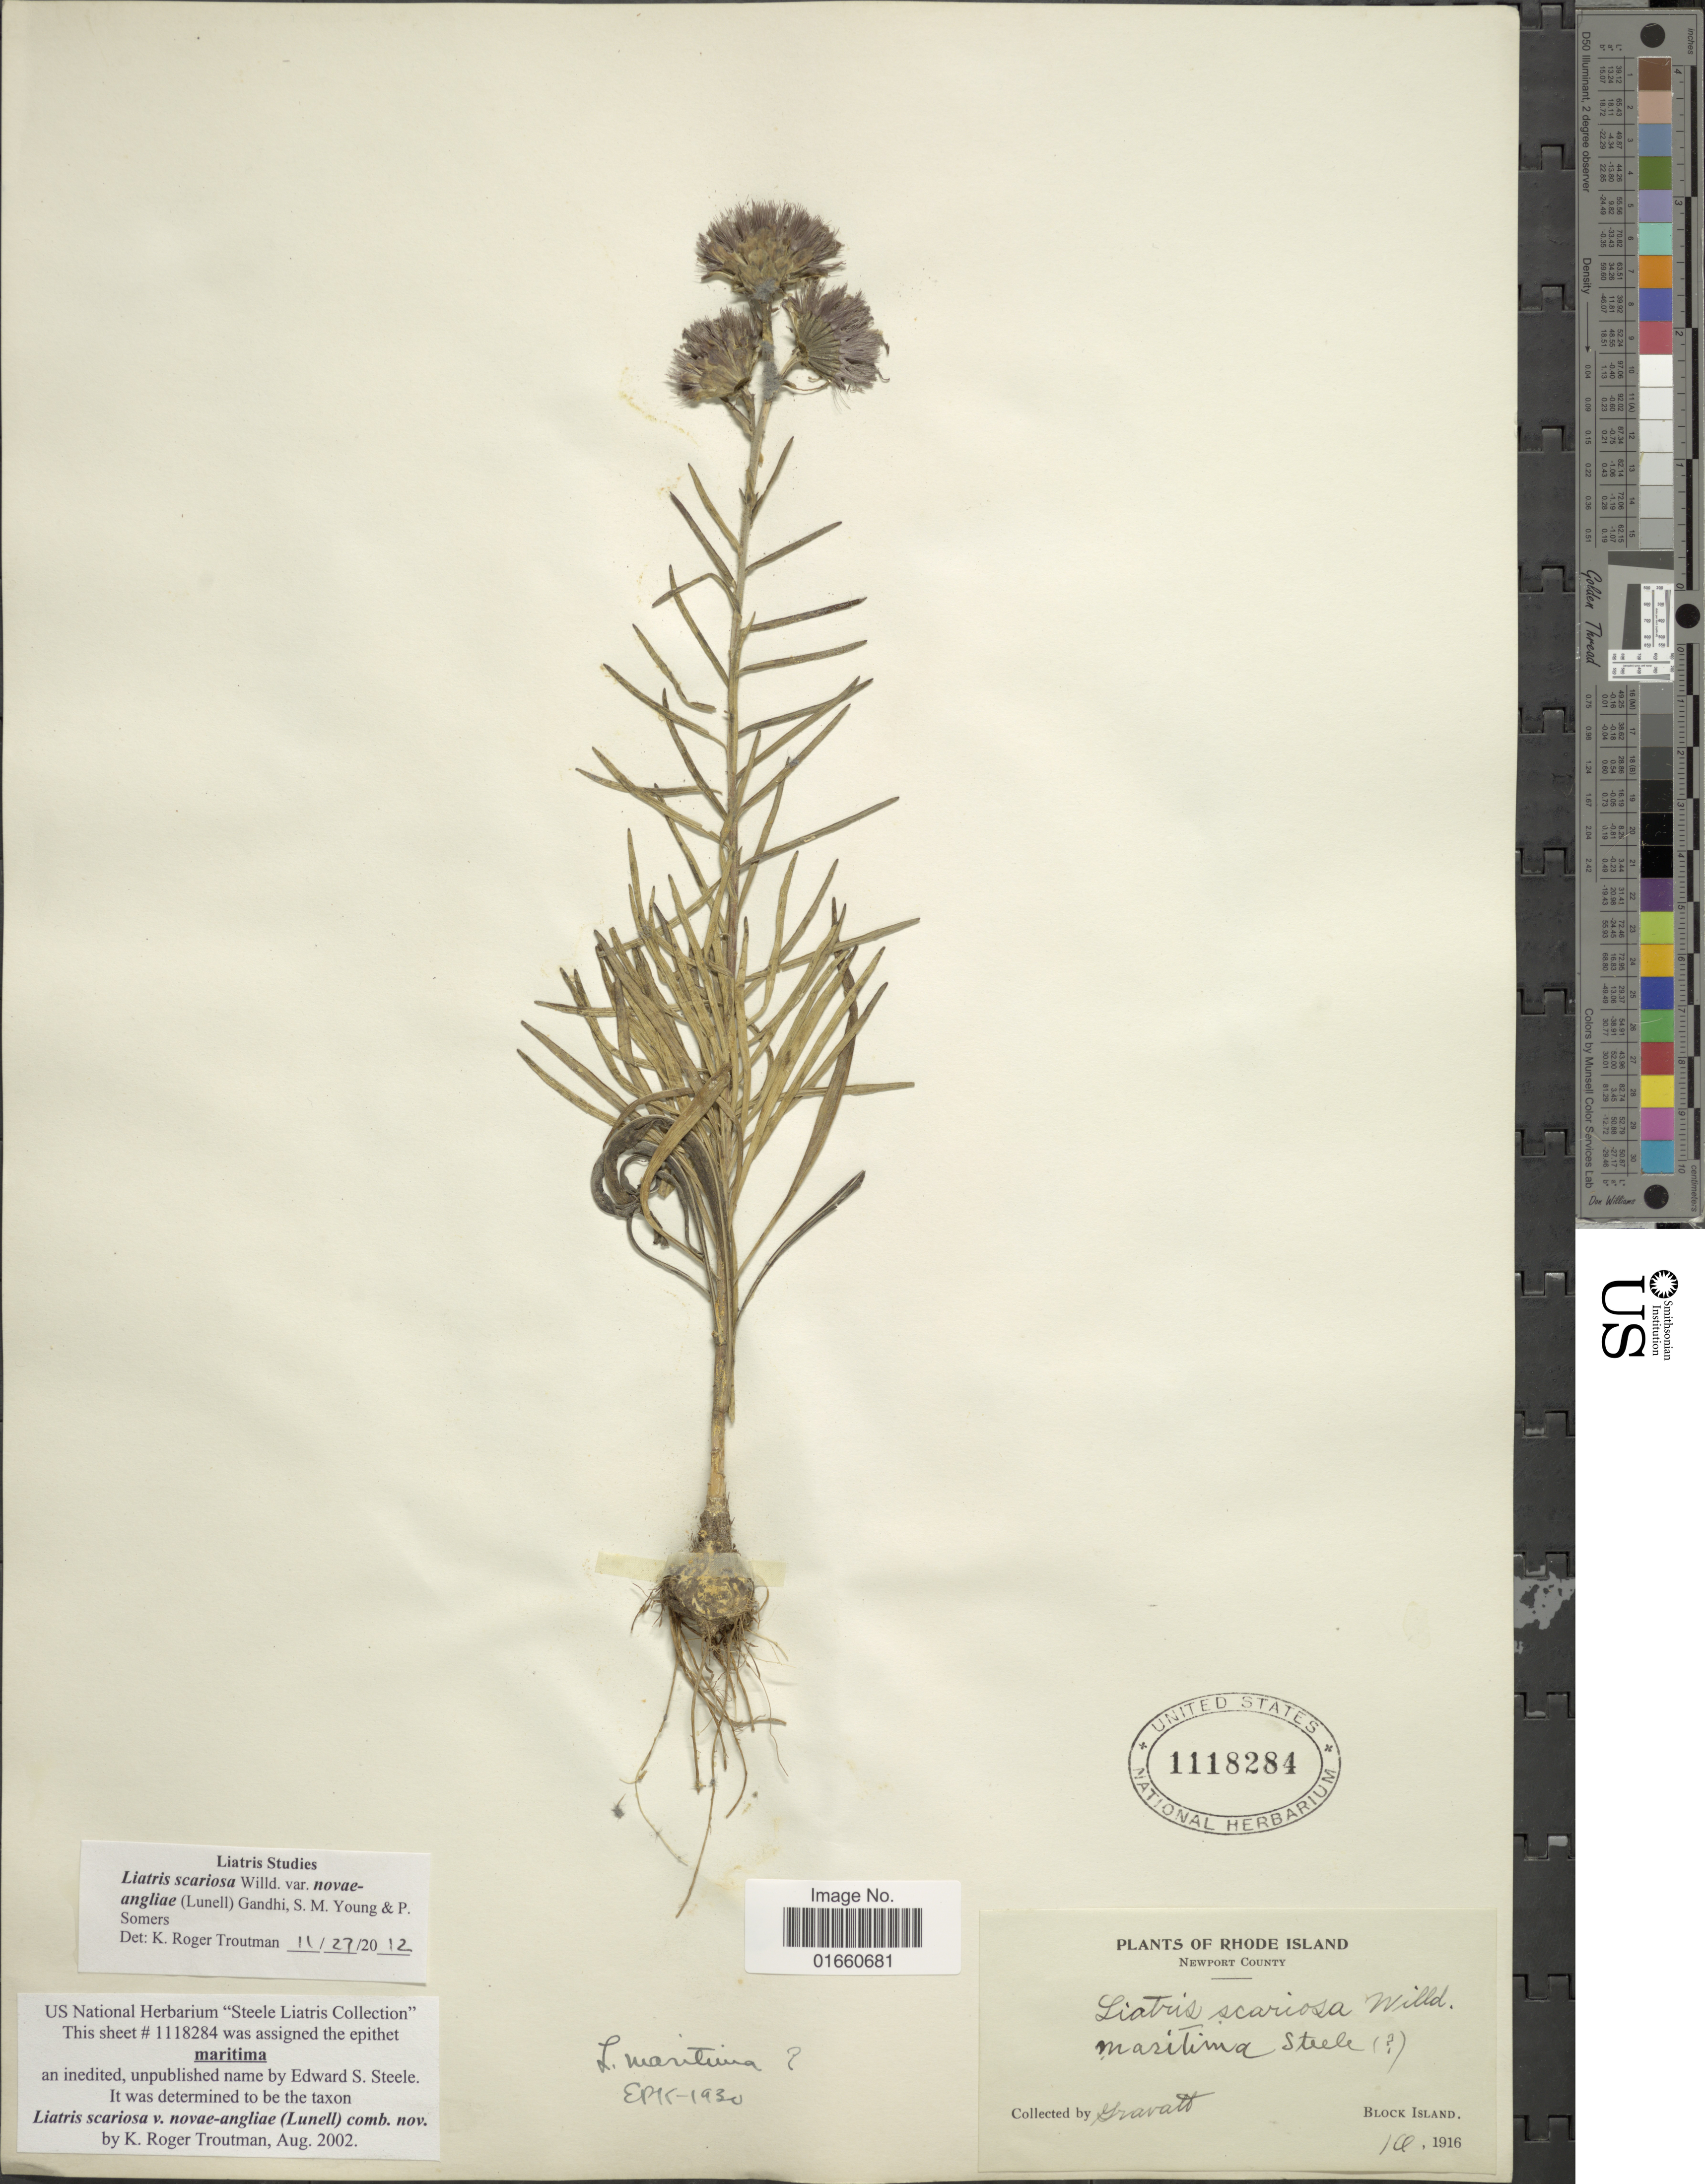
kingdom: Plantae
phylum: Tracheophyta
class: Magnoliopsida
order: Asterales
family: Asteraceae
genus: Liatris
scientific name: Liatris scariosa var. novae-angliae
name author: (Lunell) Gandhi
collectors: G. Gravalt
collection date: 1916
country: United States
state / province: Rhode Island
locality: Newport County, Block Island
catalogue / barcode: US 1118284